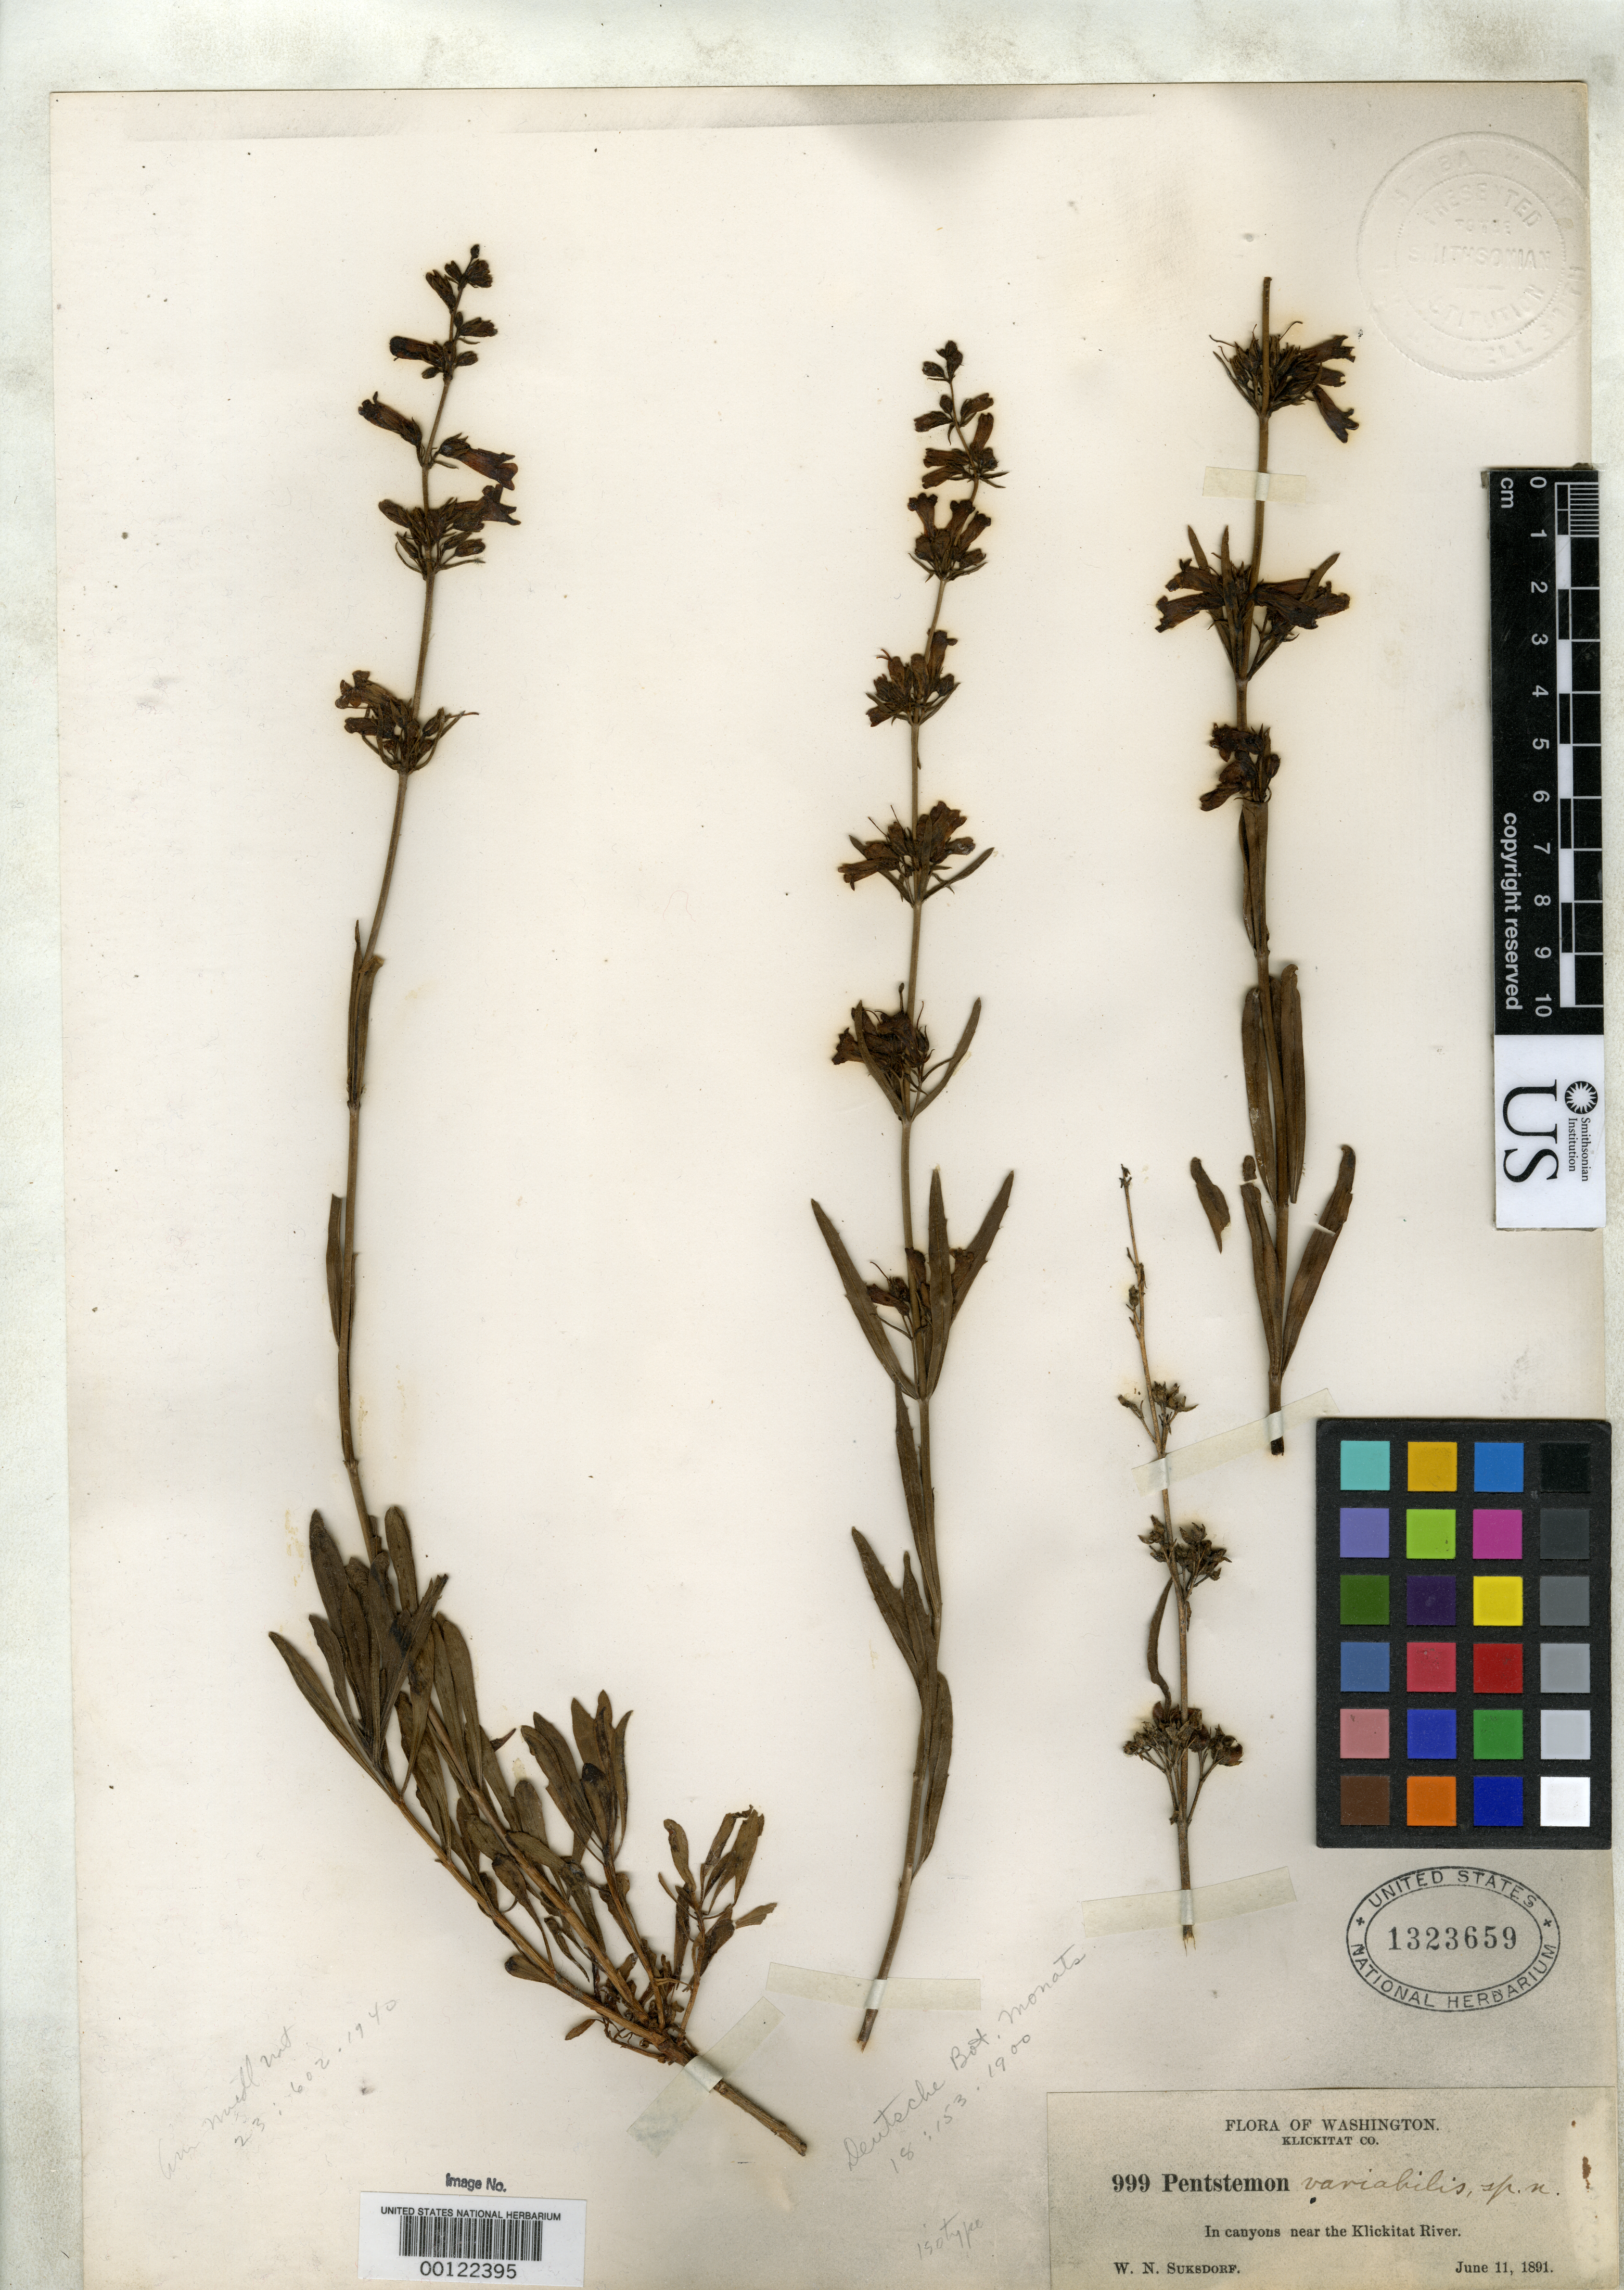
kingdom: Plantae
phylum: Tracheophyta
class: Magnoliopsida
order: Lamiales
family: Plantaginaceae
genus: Penstemon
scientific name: Penstemon variabilis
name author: Suksd.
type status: Isotype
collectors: W. N. Suksdorf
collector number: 999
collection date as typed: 11 Jun 1891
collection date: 1891-06-11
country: United States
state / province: Washington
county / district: Klickitat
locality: Klickitat River.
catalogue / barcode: US 1323659